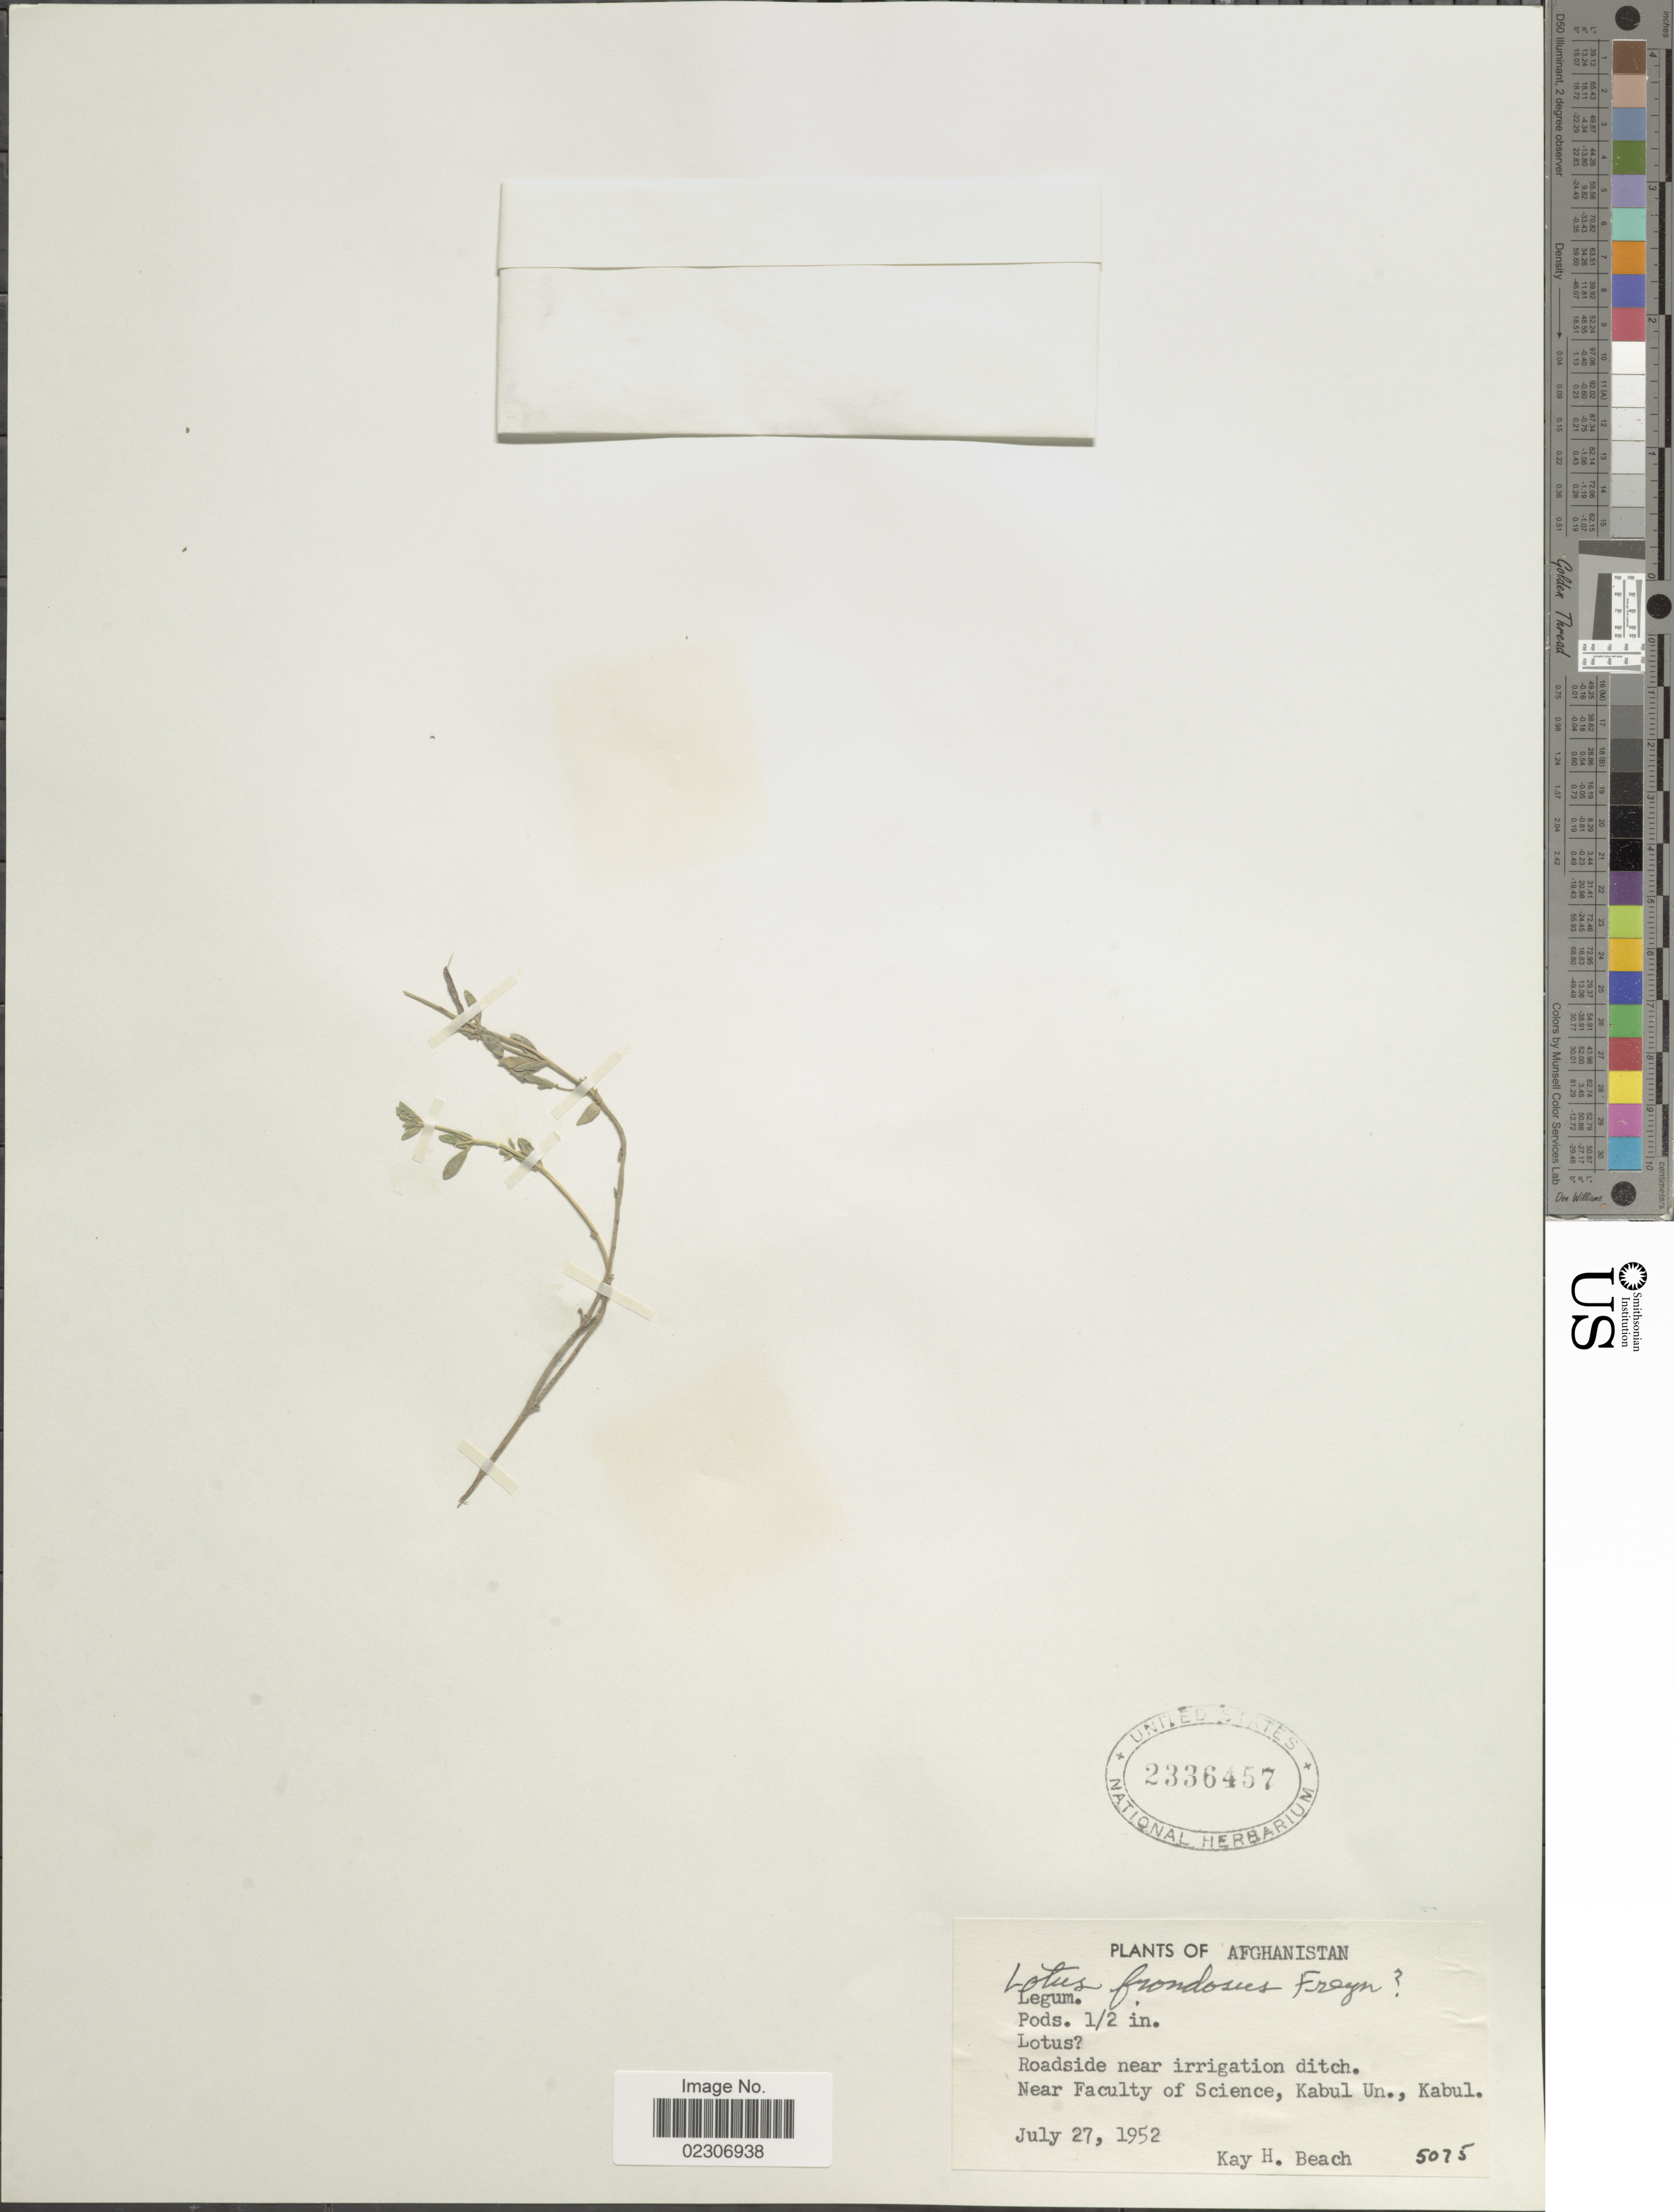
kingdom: Plantae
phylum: Tracheophyta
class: Magnoliopsida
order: Fabales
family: Fabaceae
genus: Lotus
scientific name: Lotus frondosus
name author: Freyn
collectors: K. H. Beach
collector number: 5075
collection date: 1952-07-27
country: Afghanistan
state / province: Kabul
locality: Roadside near irrigation ditch. Near Faculty of Science, Kabul Un.,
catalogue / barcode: US 2336457